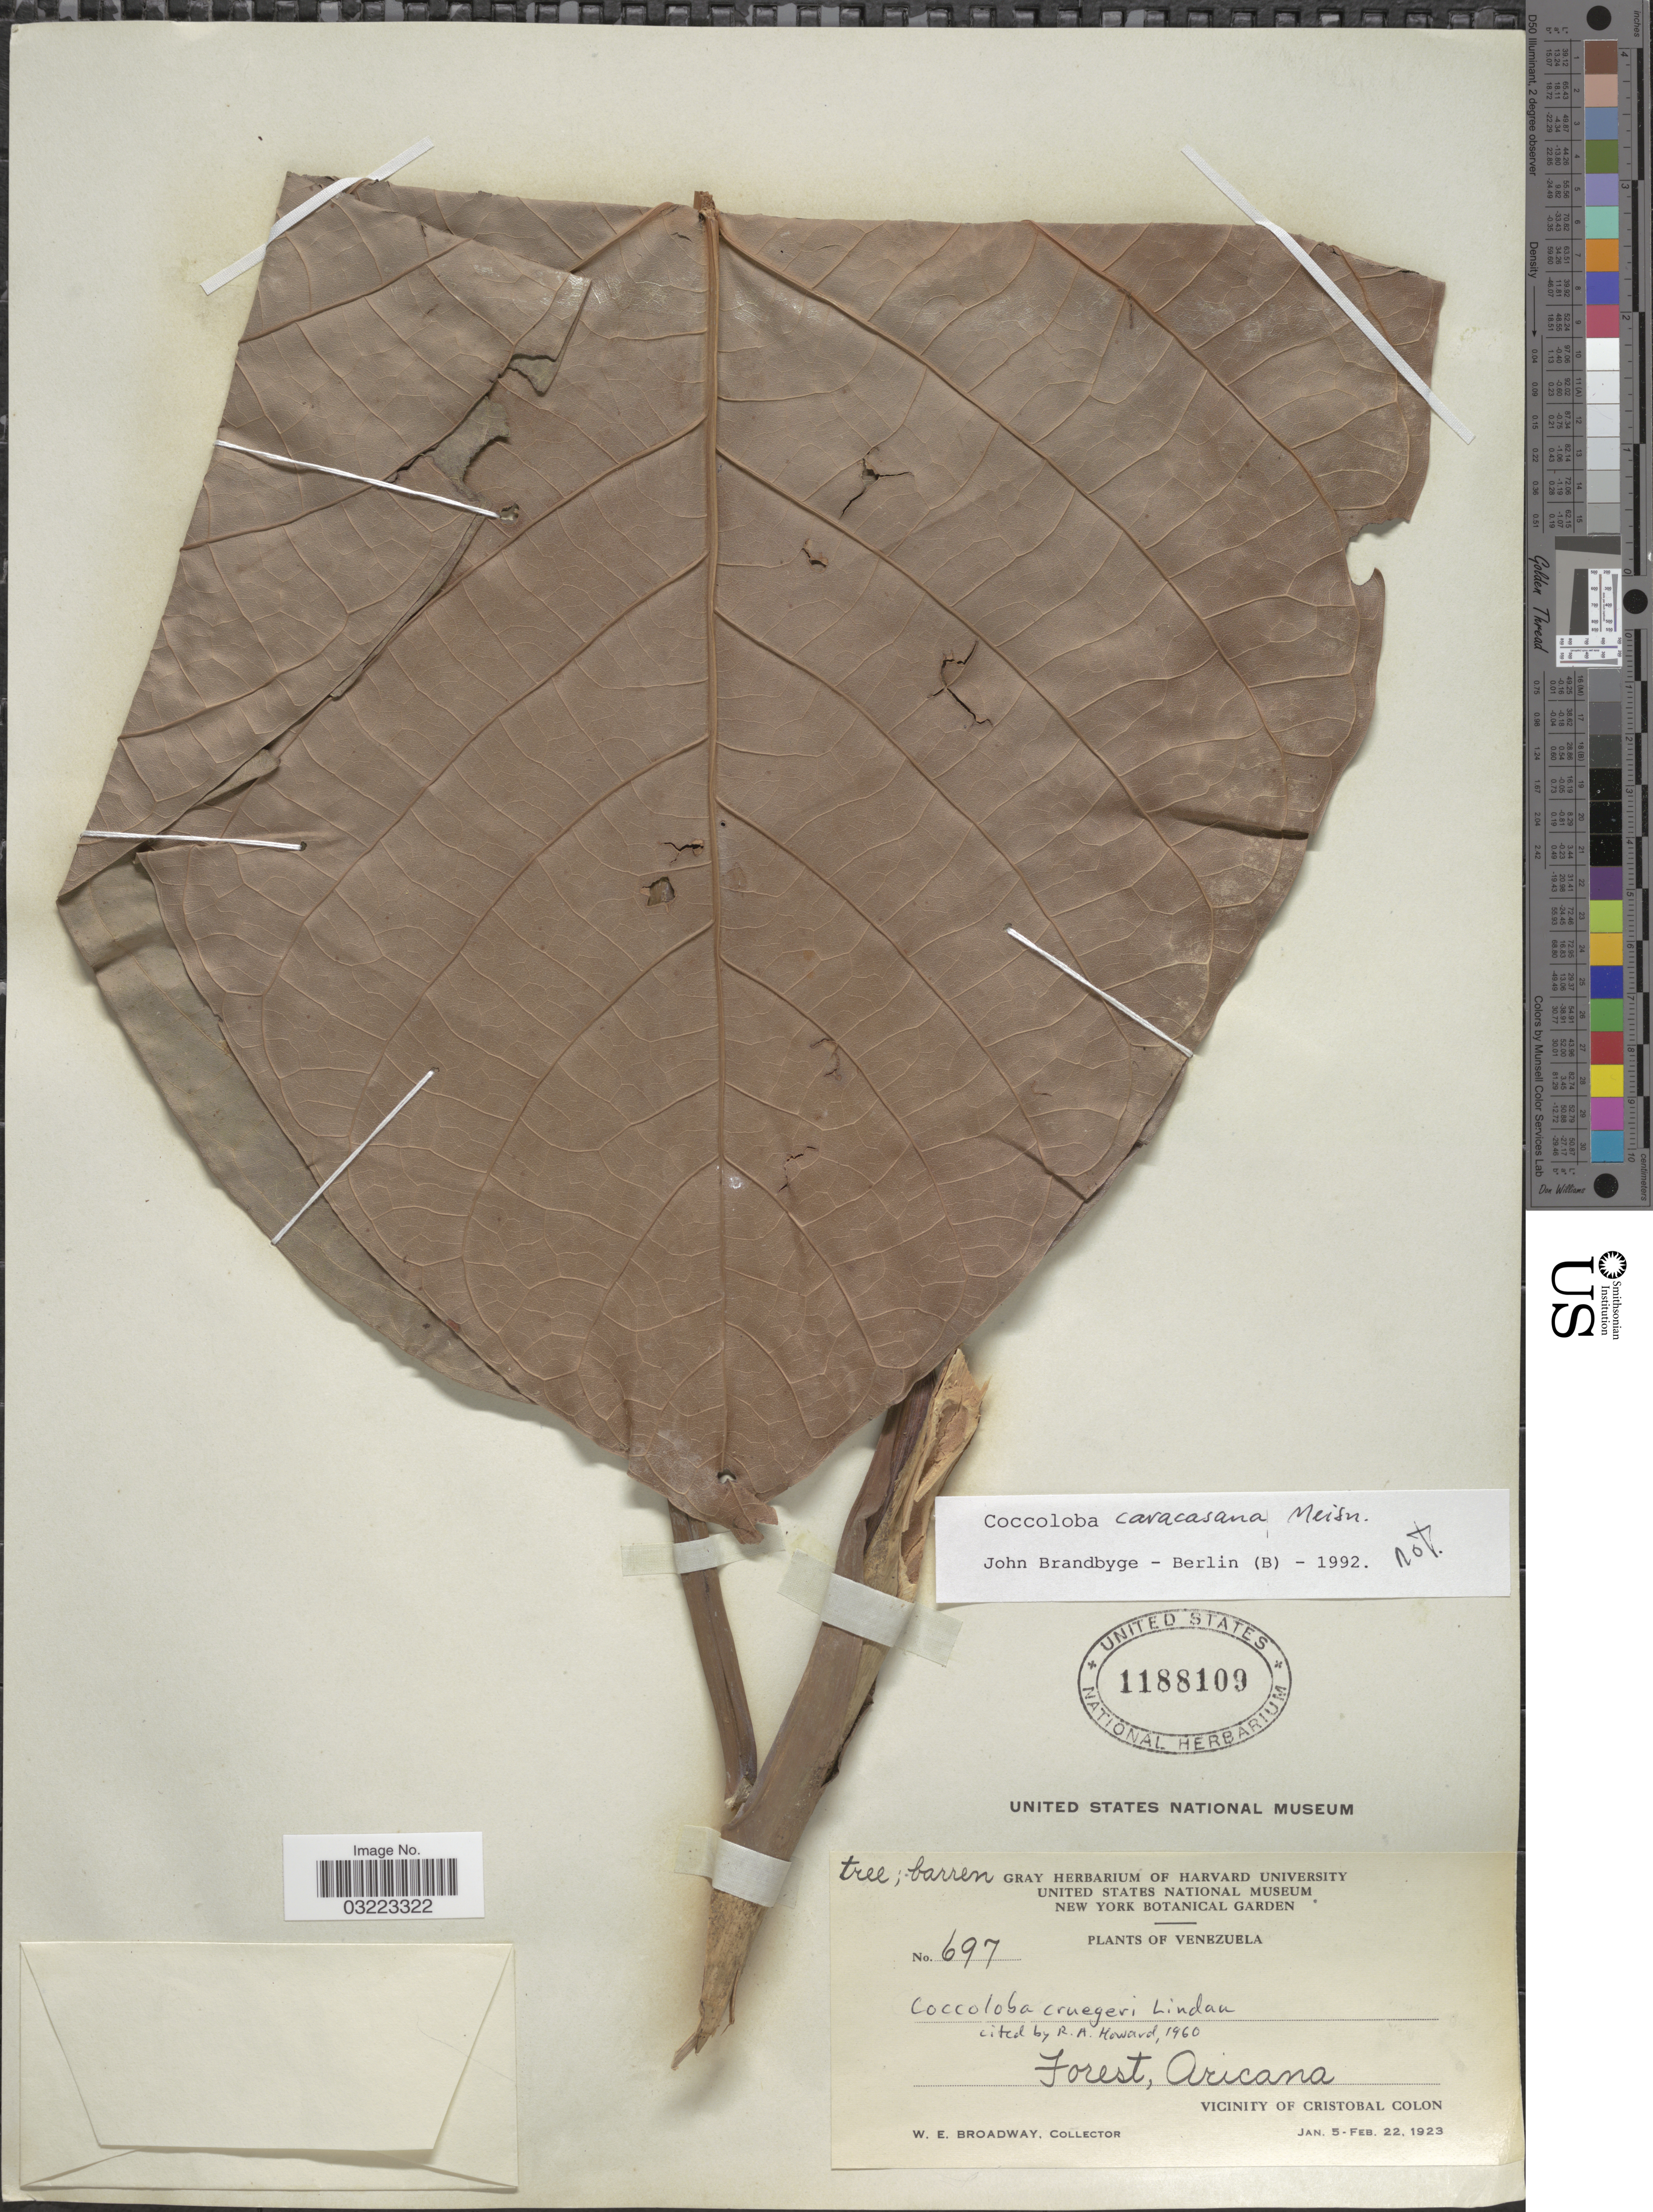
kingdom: Plantae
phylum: Tracheophyta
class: Magnoliopsida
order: Caryophyllales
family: Polygonaceae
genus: Coccoloba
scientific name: Coccoloba cruegeri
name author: Lindau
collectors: W. E. Broadway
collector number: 697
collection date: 1923-01-05/1923-02-22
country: Venezuela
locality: Aricana. Vicinity of Cristobal Colon.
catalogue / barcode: US 1188109